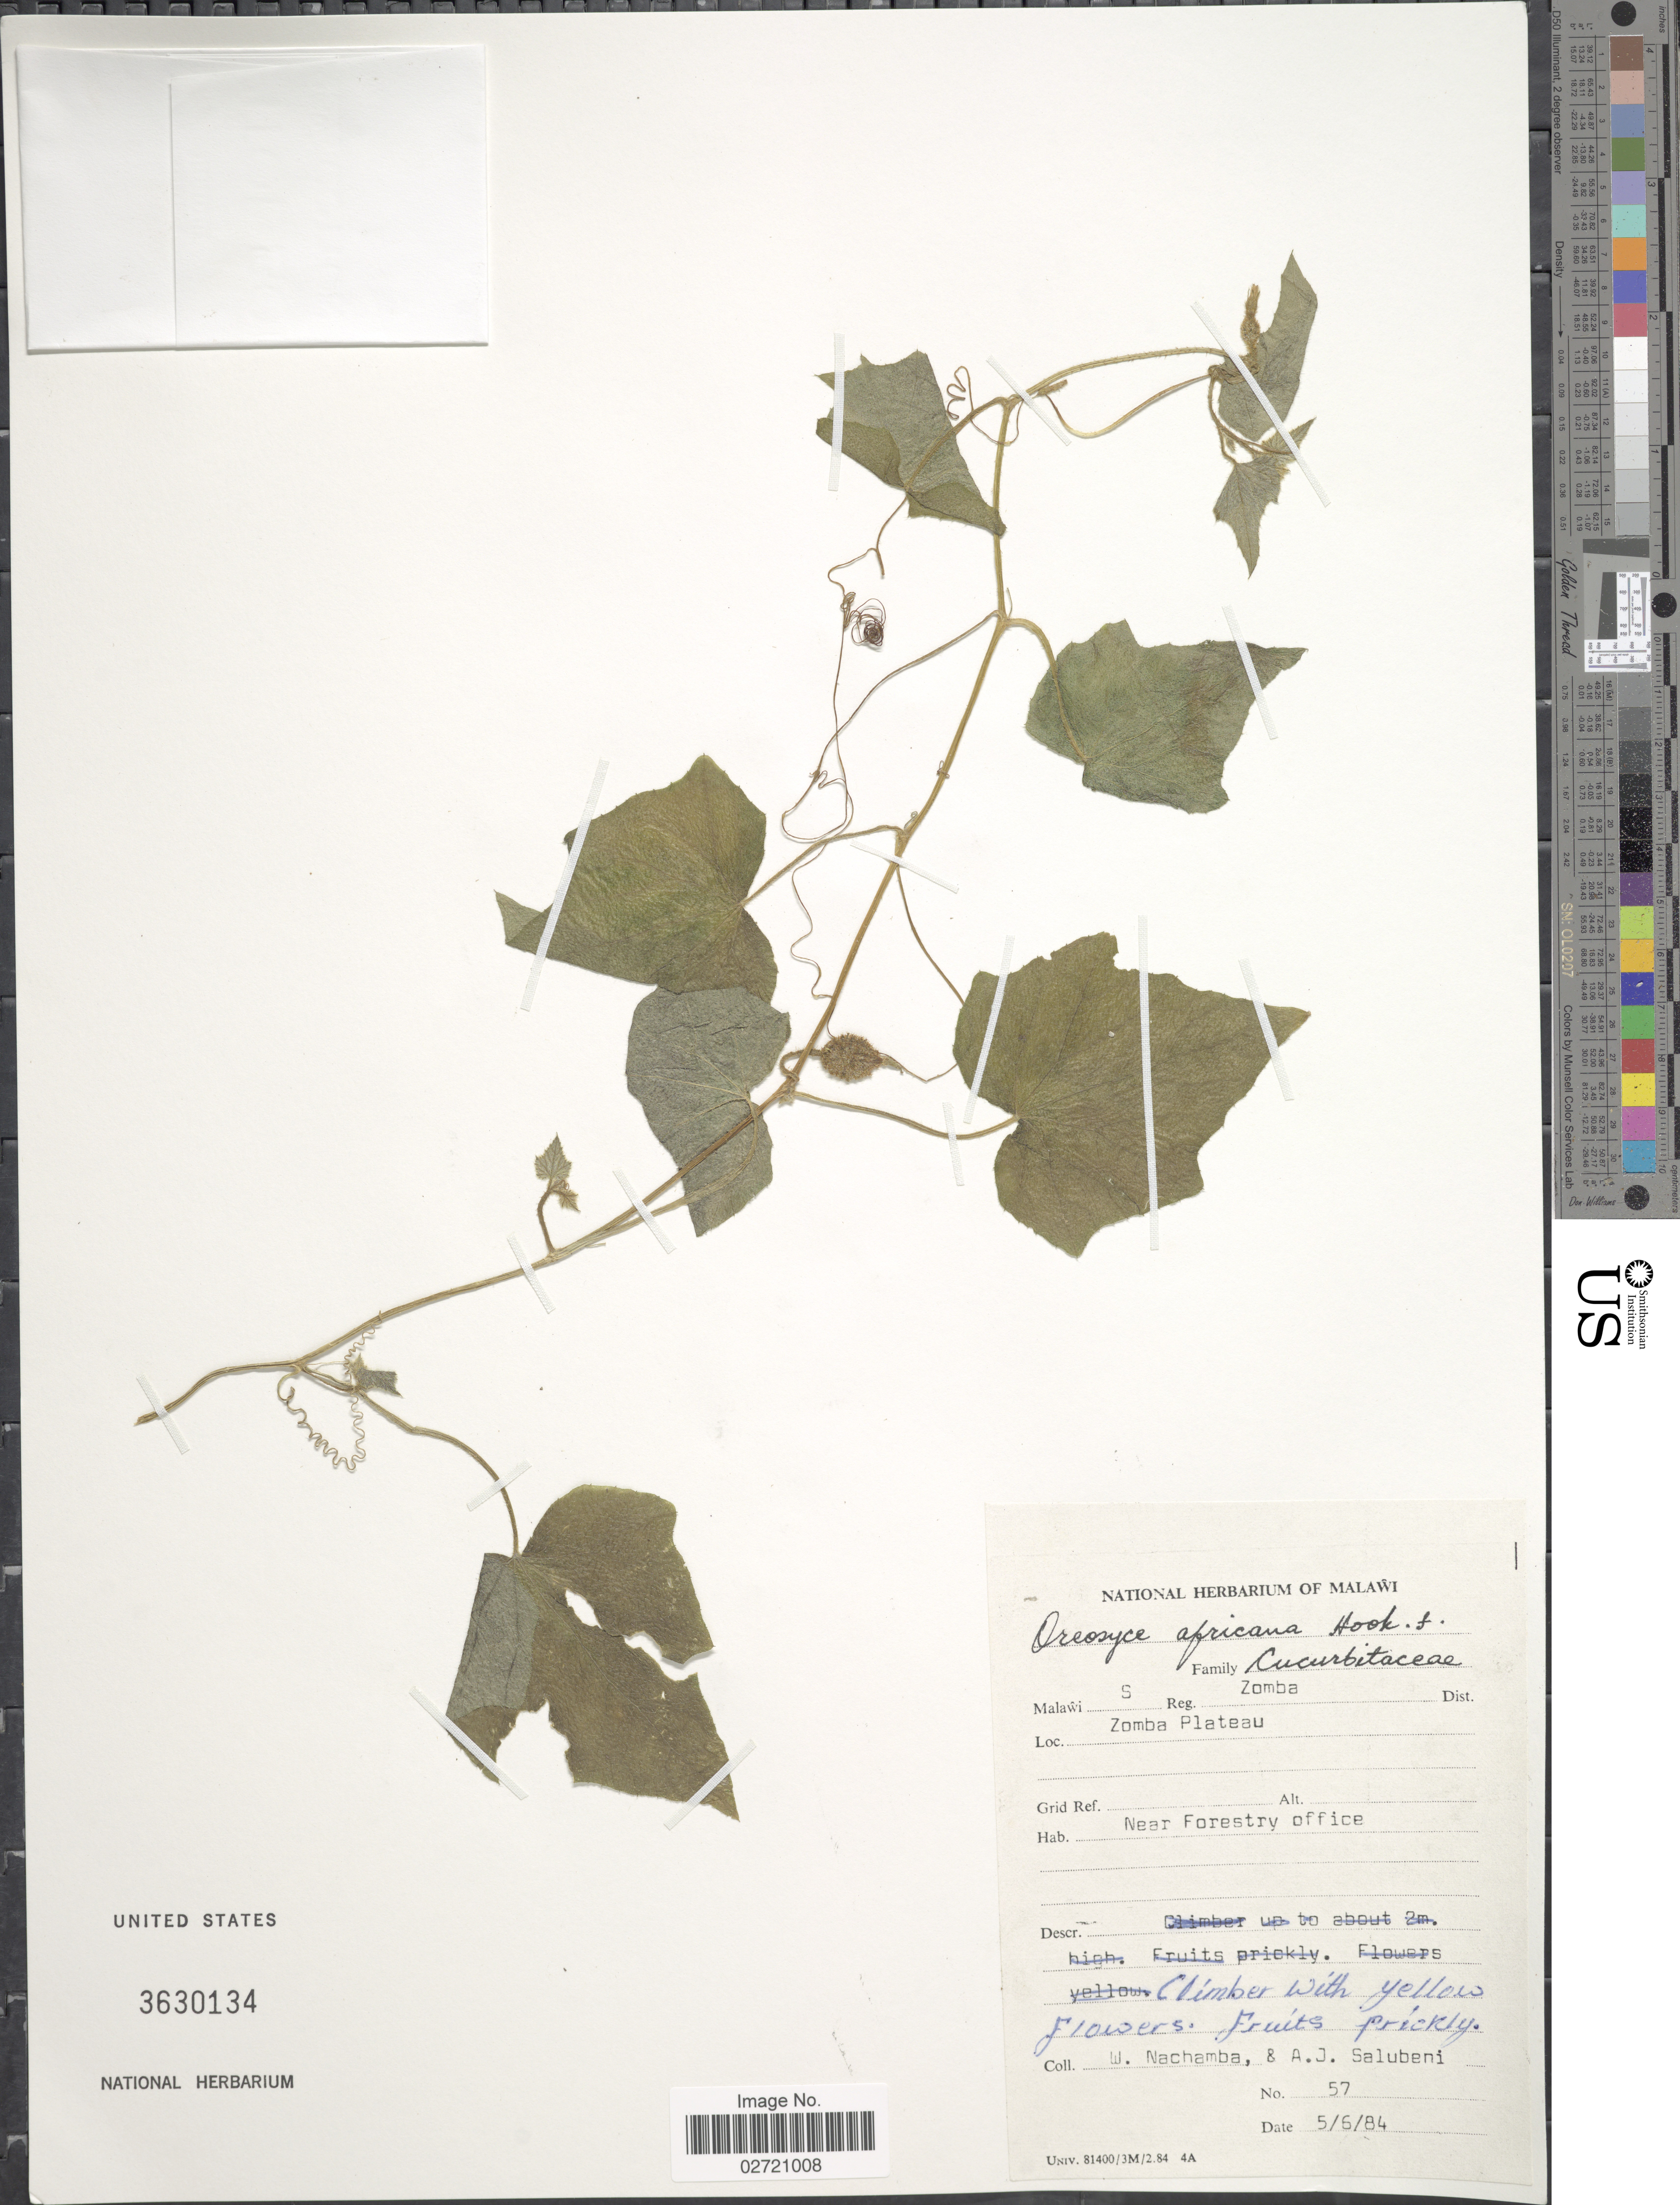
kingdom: Plantae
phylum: Tracheophyta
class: Magnoliopsida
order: Cucurbitales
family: Cucurbitaceae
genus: Cucumis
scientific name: Cucumis africanus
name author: L. f.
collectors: W. Nachamba & A. J. Salubeni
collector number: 57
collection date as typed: Transcribed d/m/y: 5/6/84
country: Malawi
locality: S. Reg. Zomba Dist. Zomba Plateau, Near Forestry office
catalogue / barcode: US 3630134